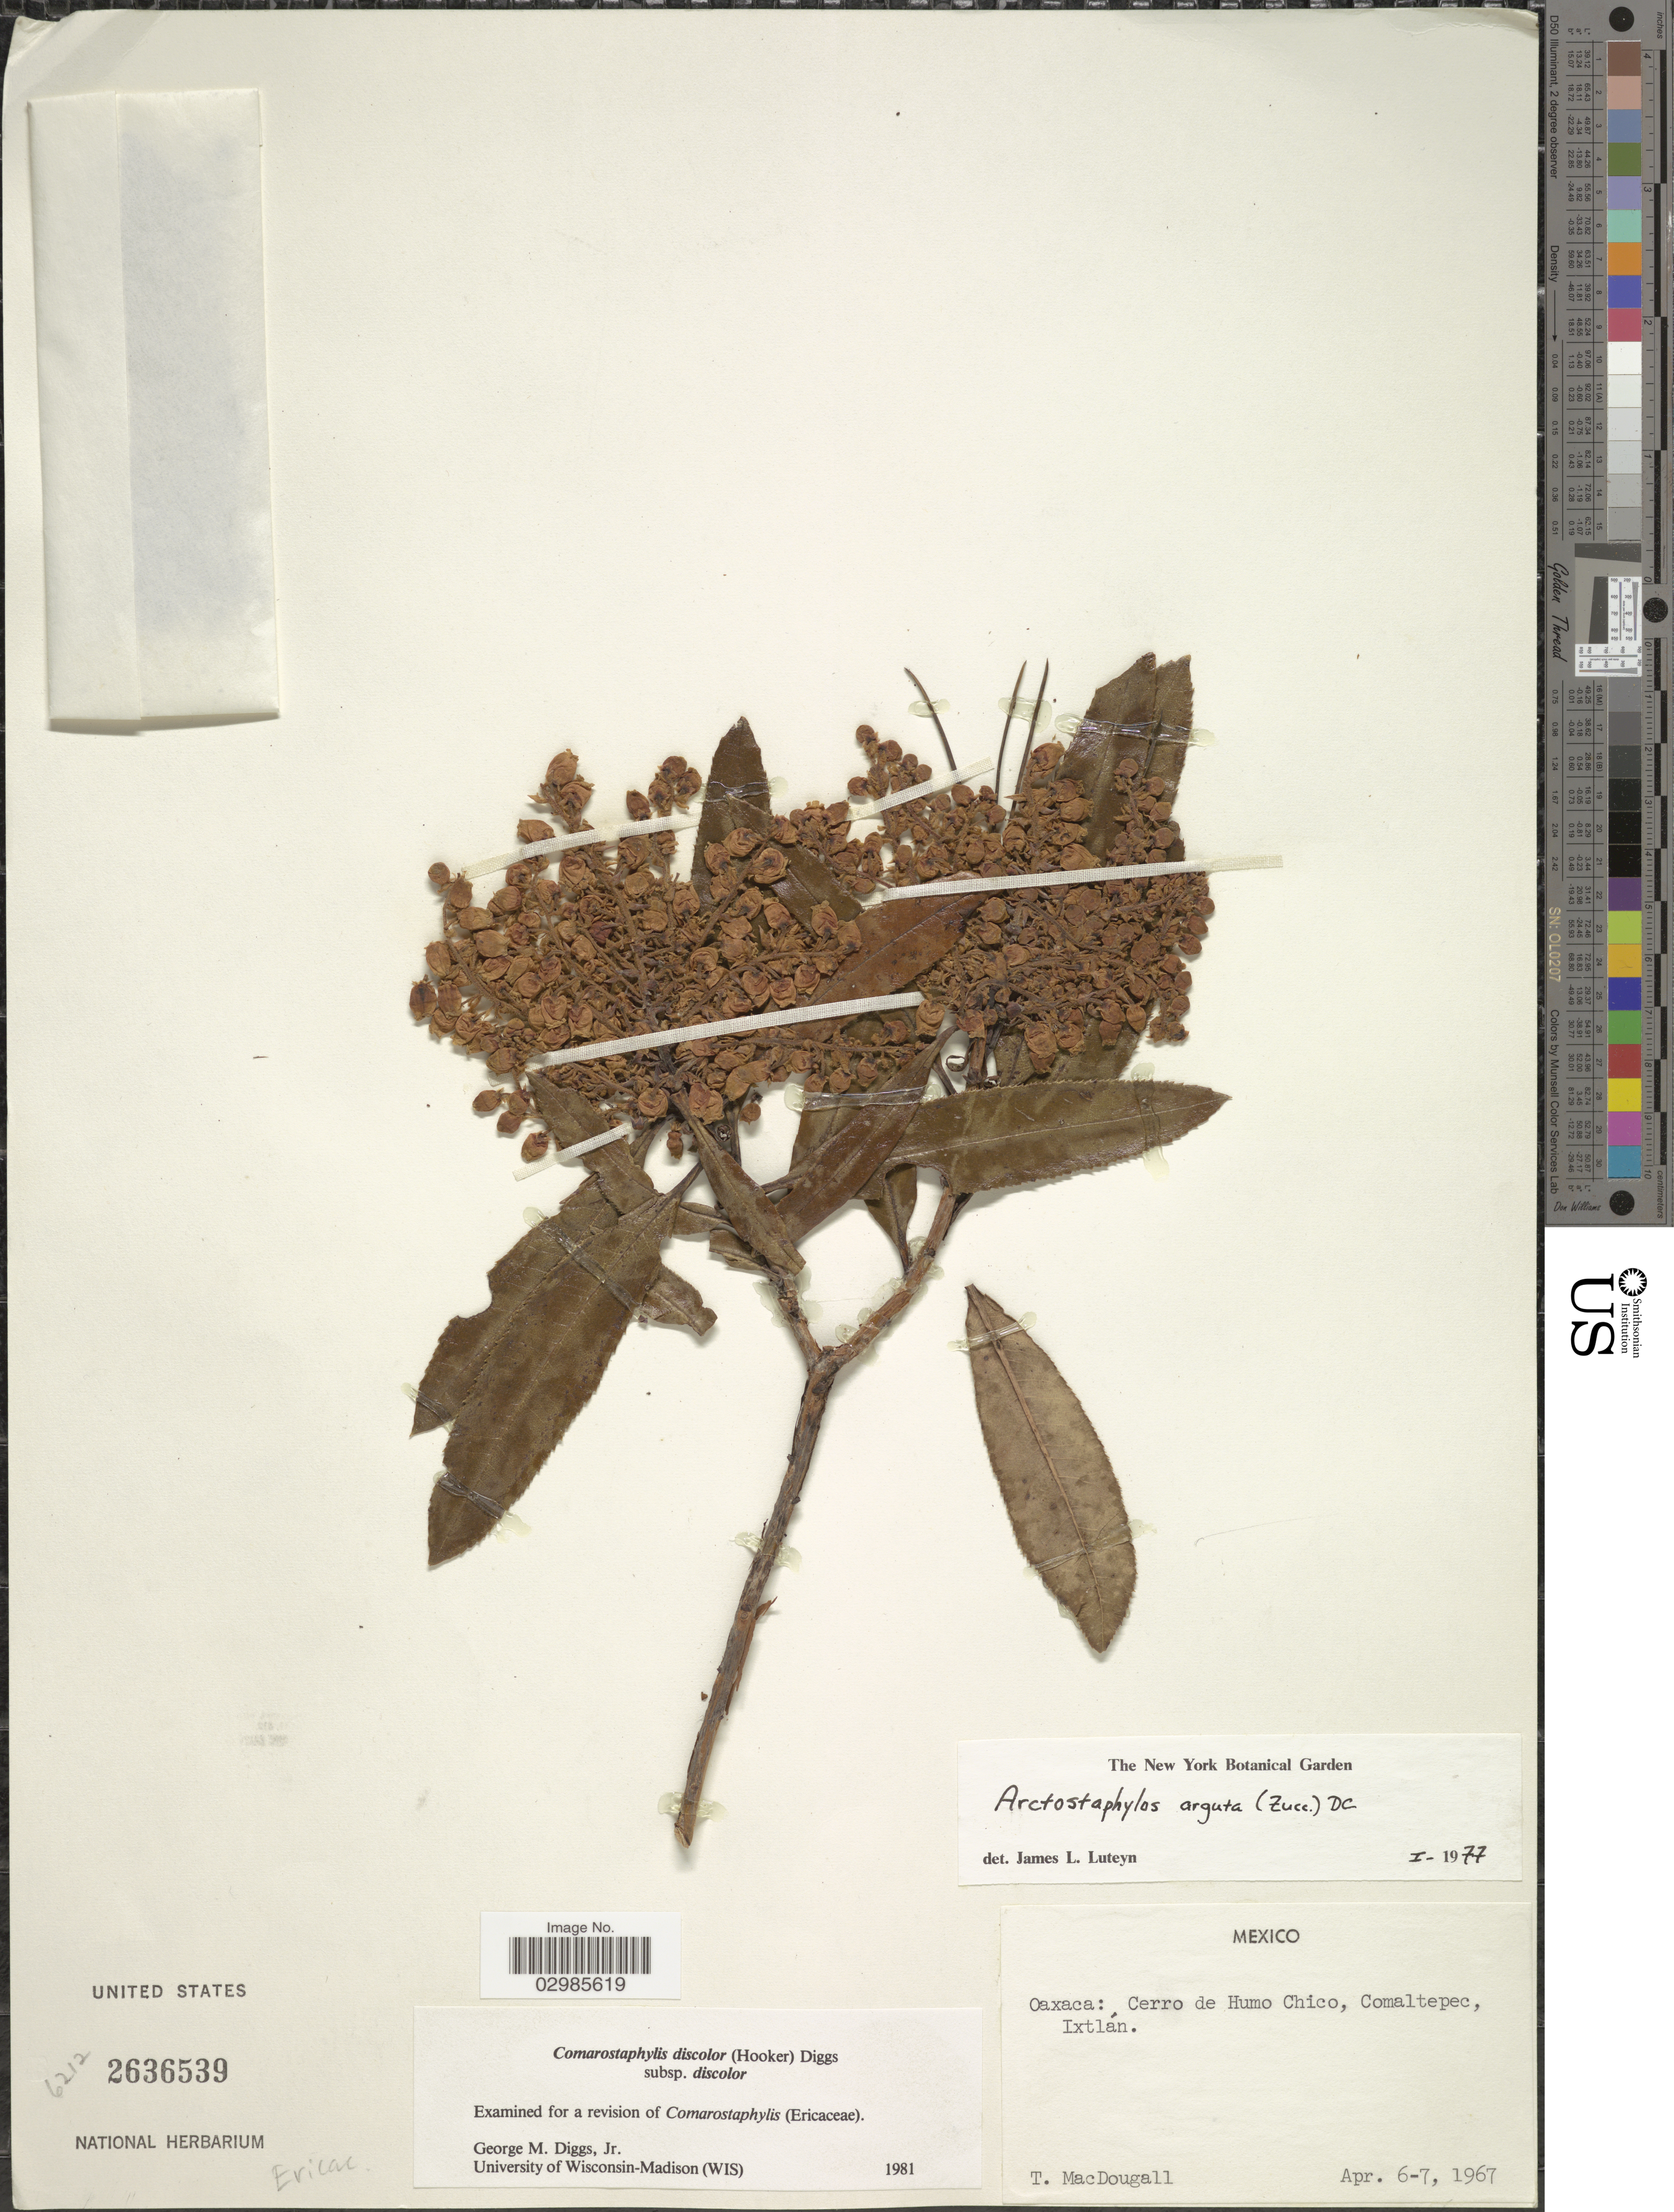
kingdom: Plantae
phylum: Tracheophyta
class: Magnoliopsida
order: Ericales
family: Ericaceae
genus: Comarostaphylis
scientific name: Comarostaphylis discolor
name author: (Hook.) Diggs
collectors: T. B. MacDougall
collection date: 1967-04-06/1967-04-07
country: Mexico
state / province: Oaxaca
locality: Cerro de Humo Chico, Comaltepec, Ixtlán.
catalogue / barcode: US 2636539